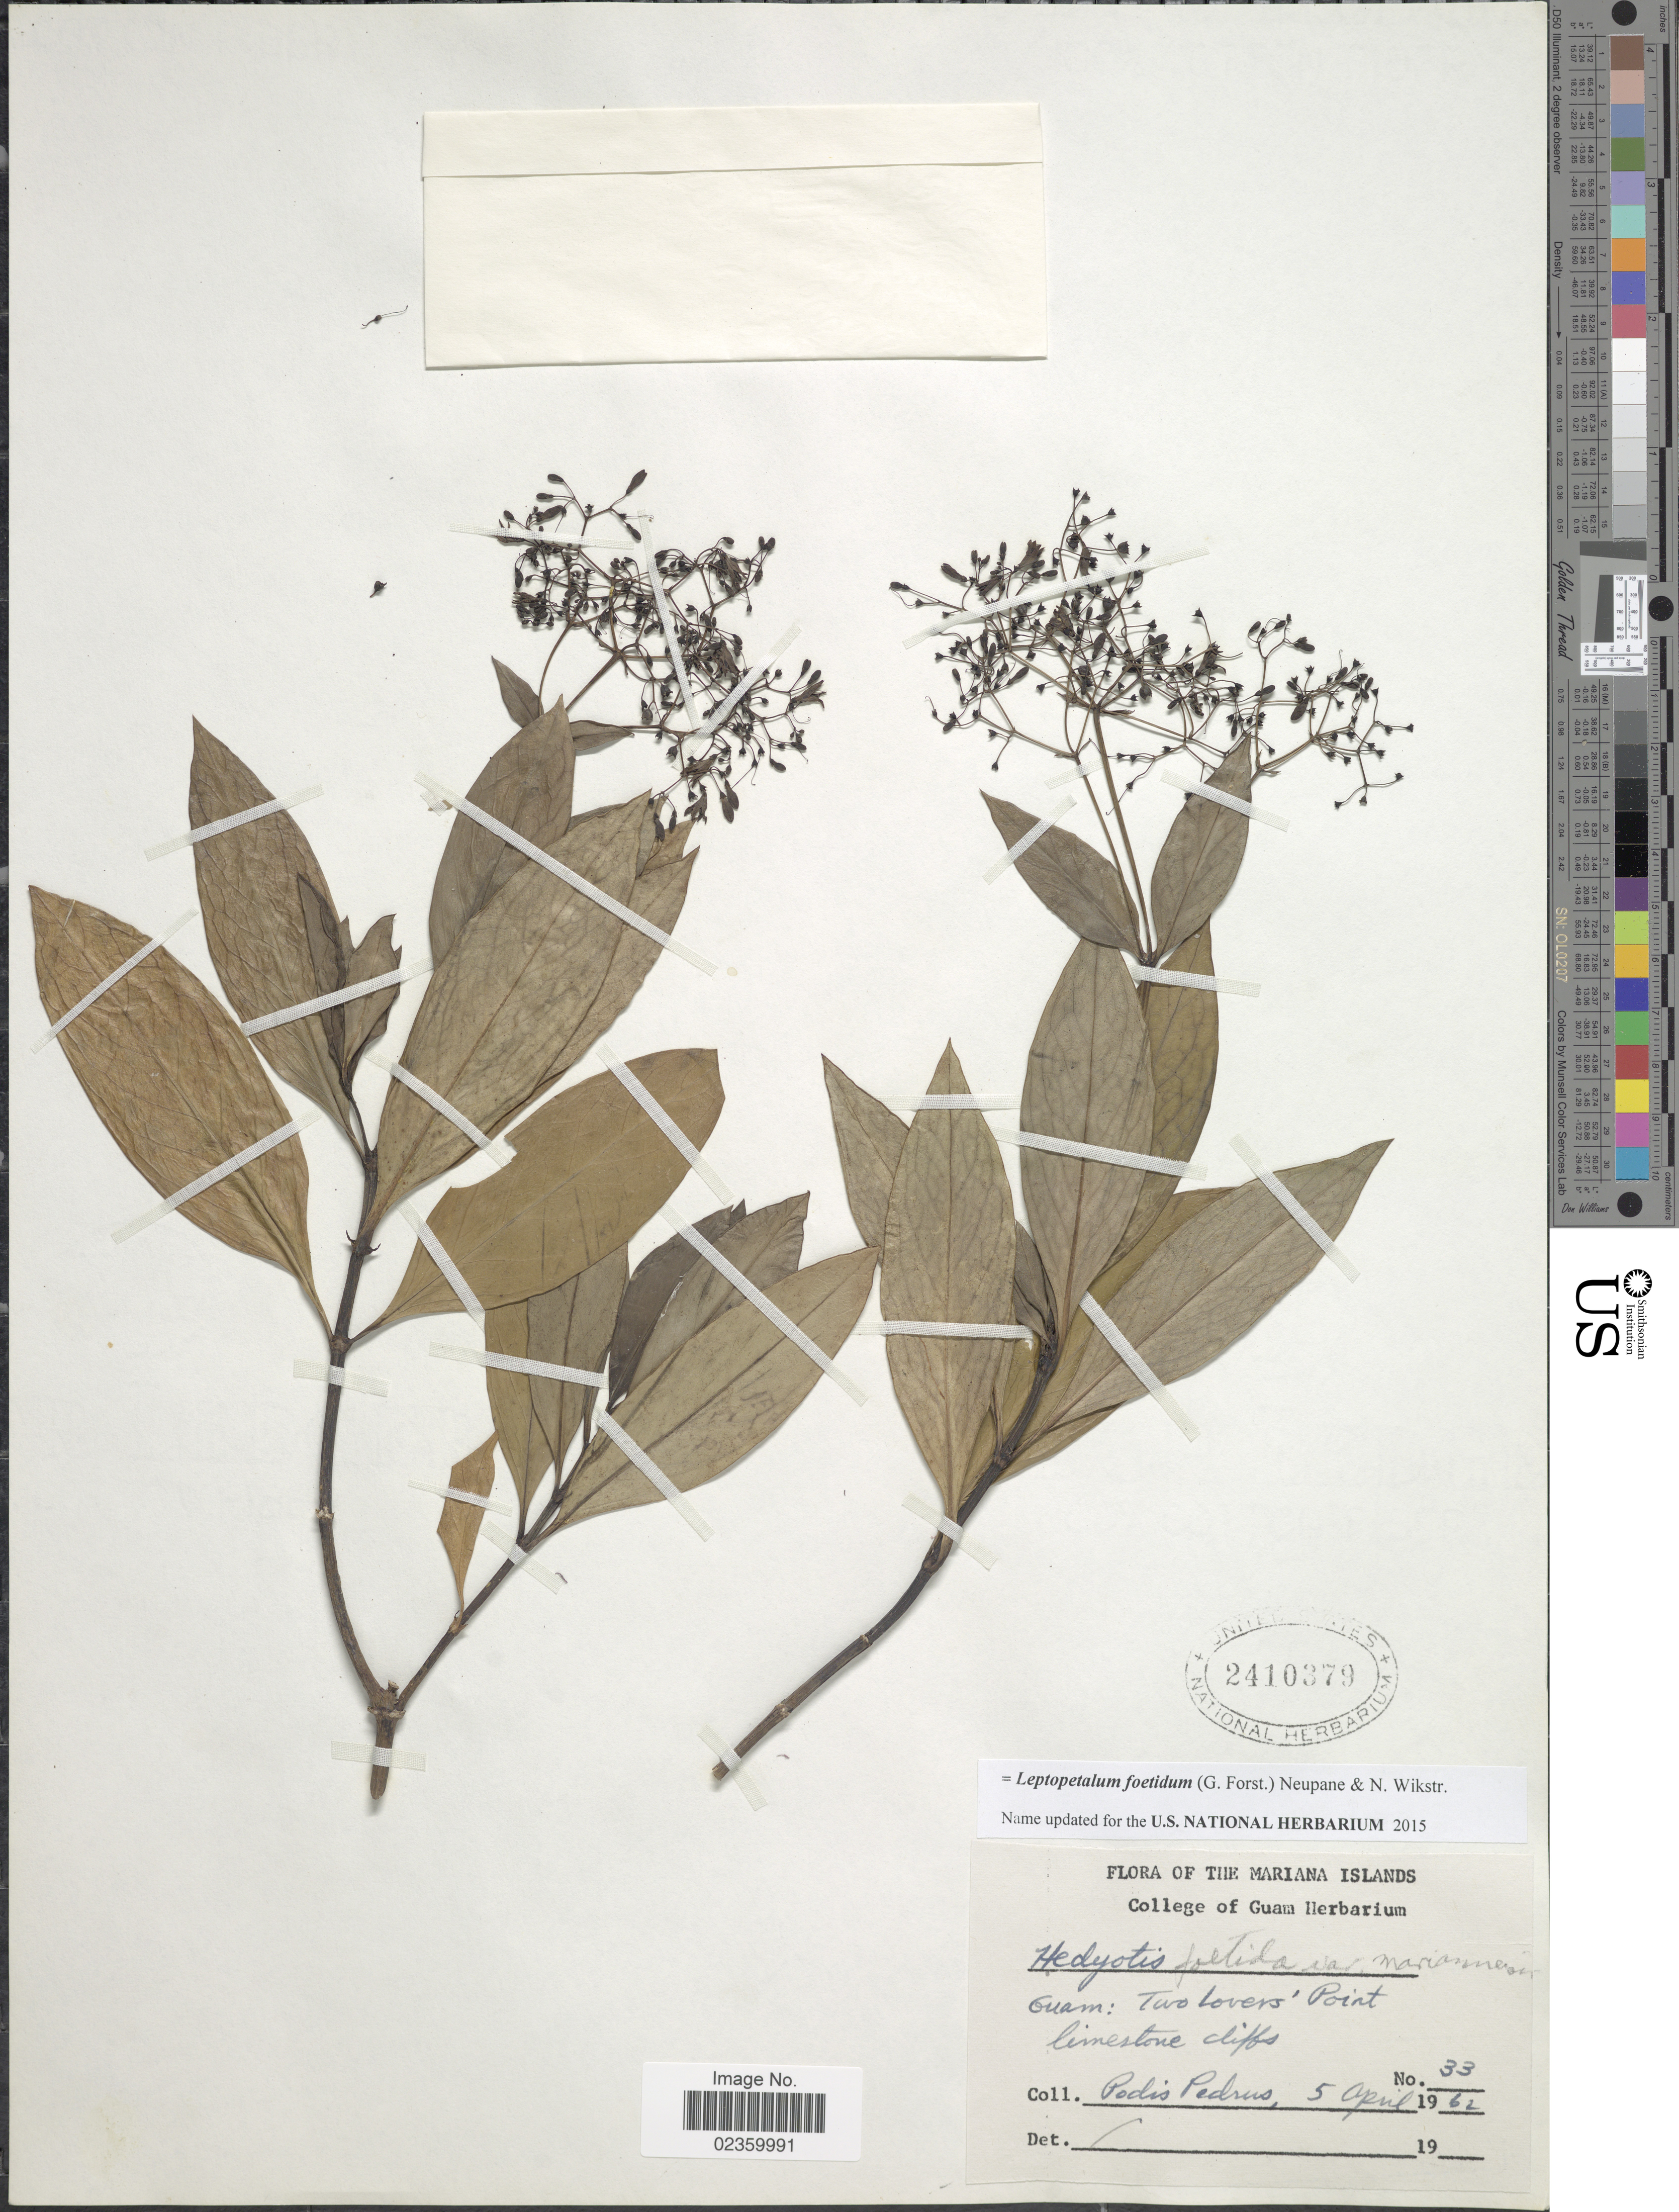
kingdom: Plantae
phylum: Tracheophyta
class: Magnoliopsida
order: Gentianales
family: Rubiaceae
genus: Leptopetalum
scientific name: Leptopetalum foetidum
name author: (G. Forst.) Neupane & N. Wikstr.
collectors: P. Pedrus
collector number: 33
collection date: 1962-04-05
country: Guam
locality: The Mariana Islands. Two Lover's Point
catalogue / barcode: US 2410379